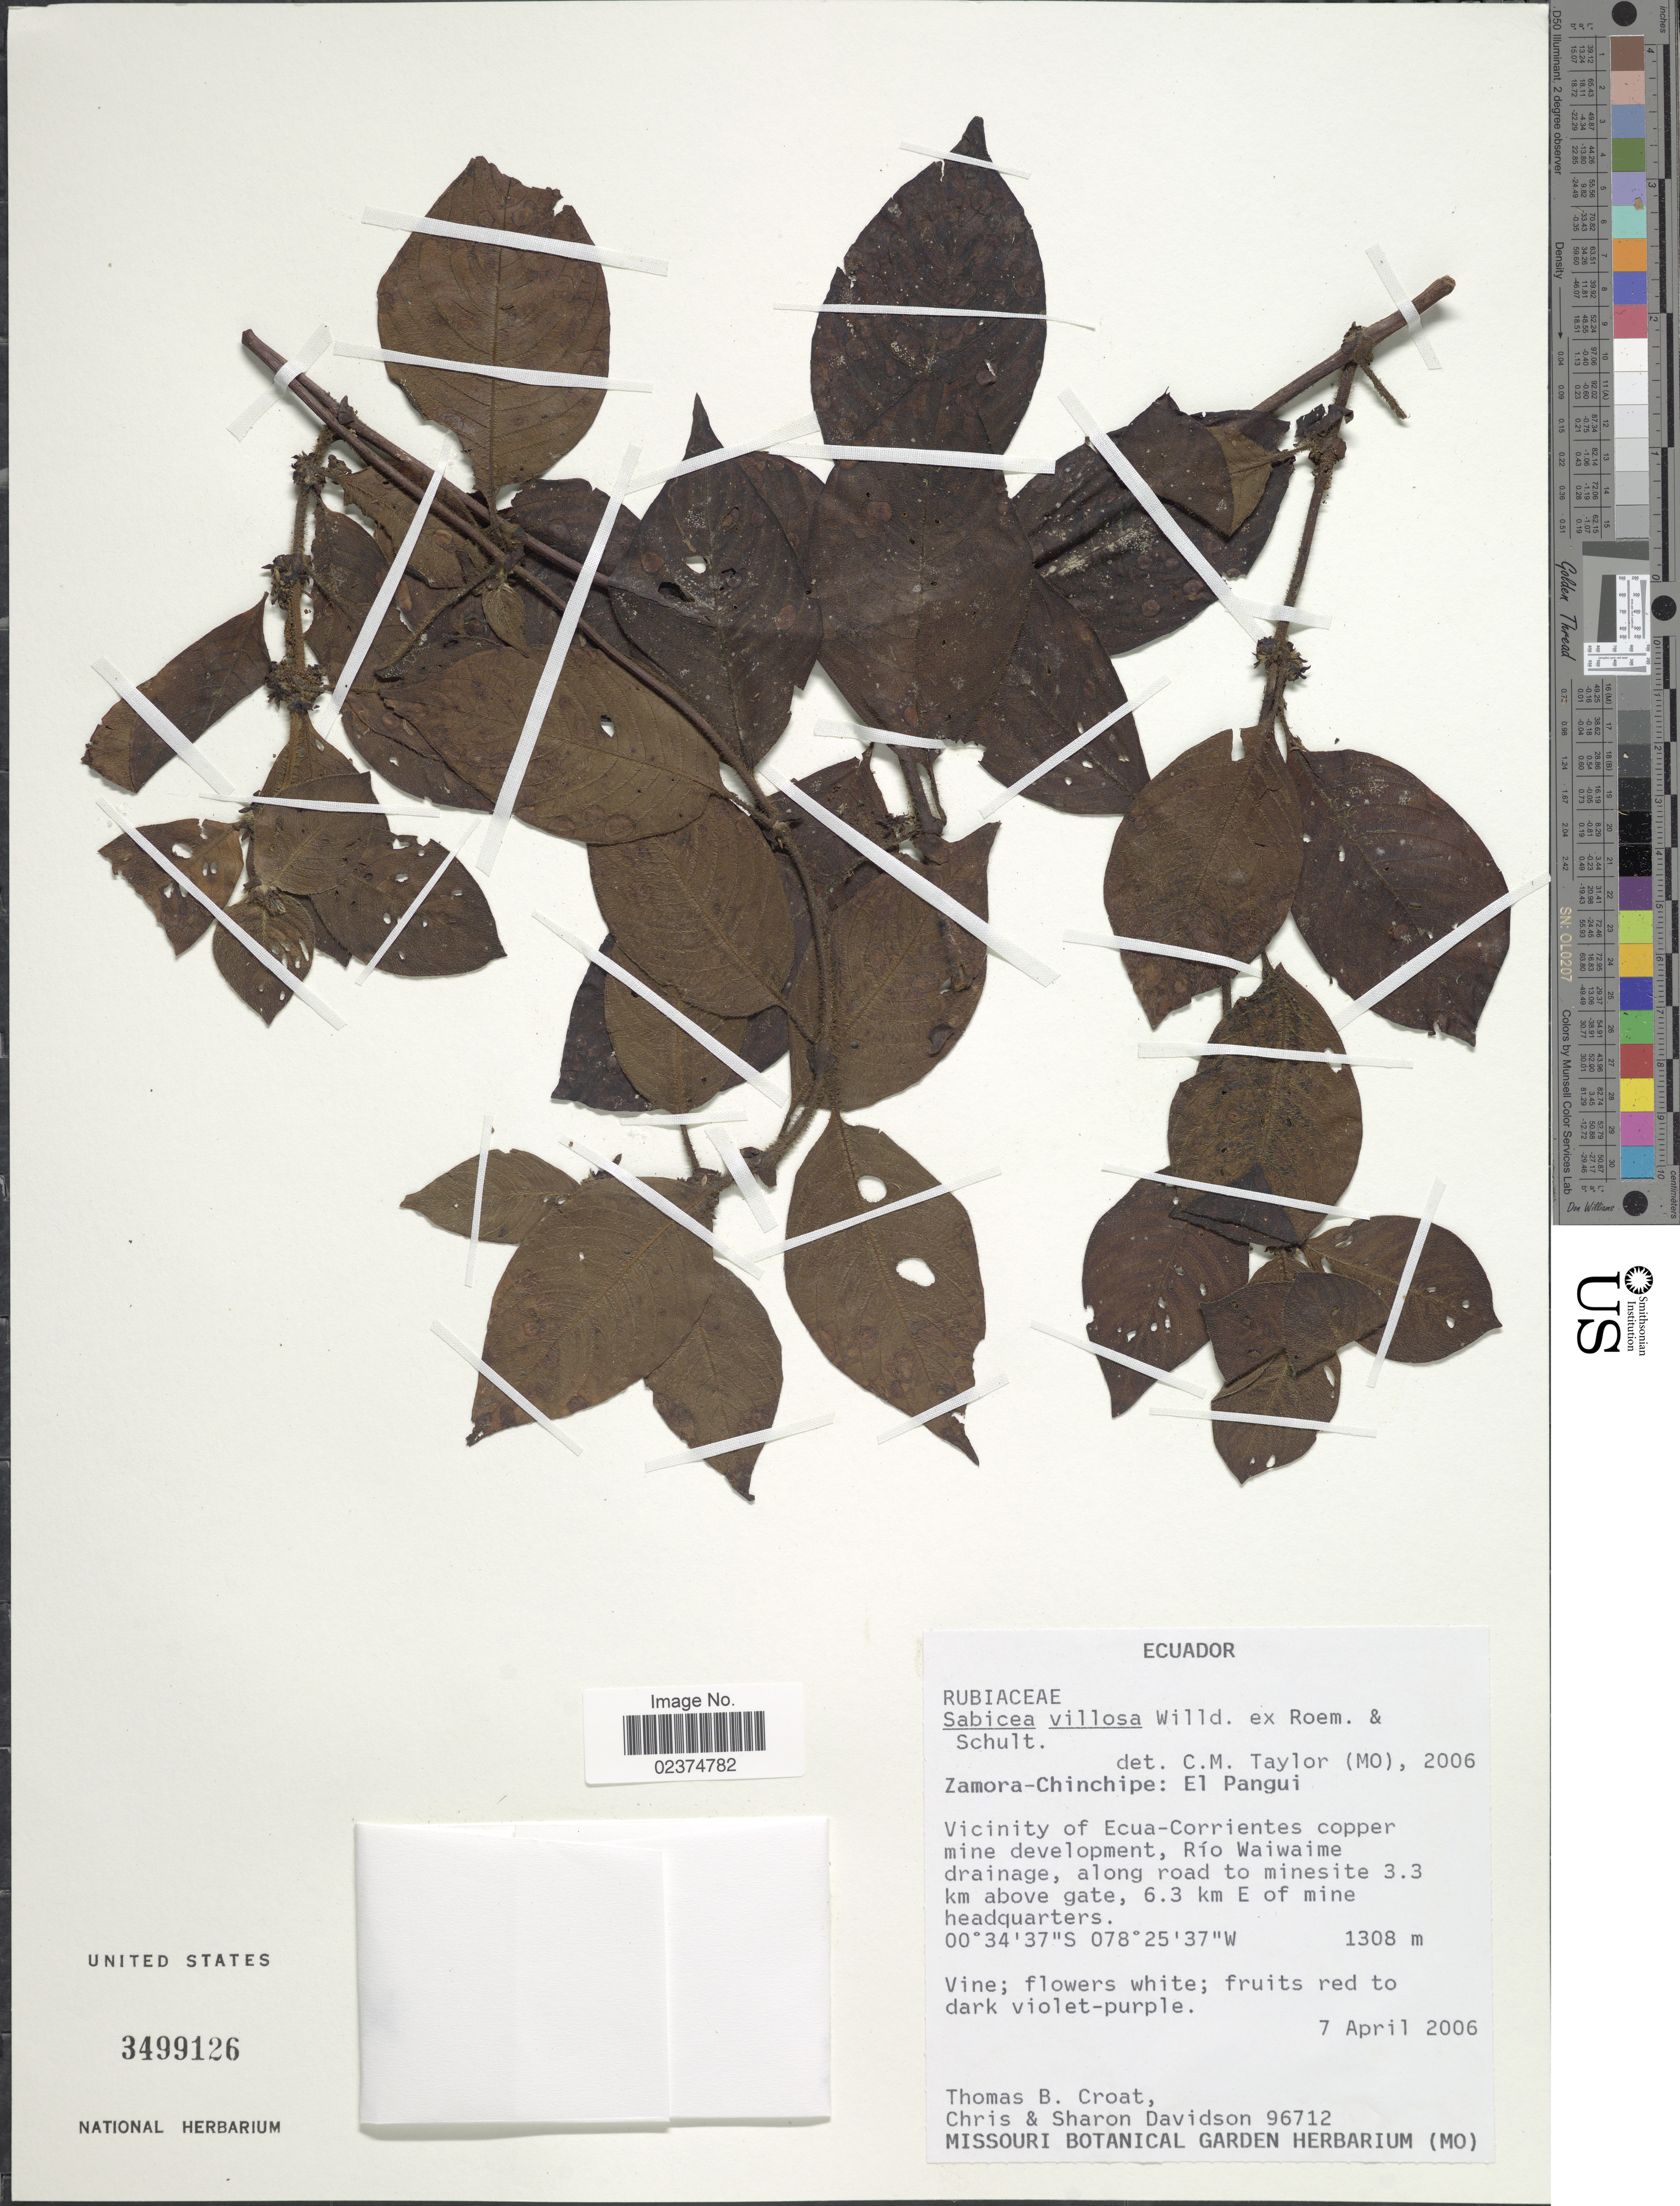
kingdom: Plantae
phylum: Tracheophyta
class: Magnoliopsida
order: Gentianales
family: Rubiaceae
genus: Sabicea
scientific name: Sabicea villosa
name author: Willd. ex Roem. & Schult.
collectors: T. B. Croat, C. Davidson & S. Davidson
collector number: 96712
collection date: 2006-04-07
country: Ecuador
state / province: Zamora-Chinchipe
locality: El Pangui. Vicinity of Ecua-Corrientes copper mine development, Rio Waiwaime drainage, along road to minesite 3.3 km above gate, 6.3 km E of mine headquarters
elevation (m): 1308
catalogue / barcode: US 3499126